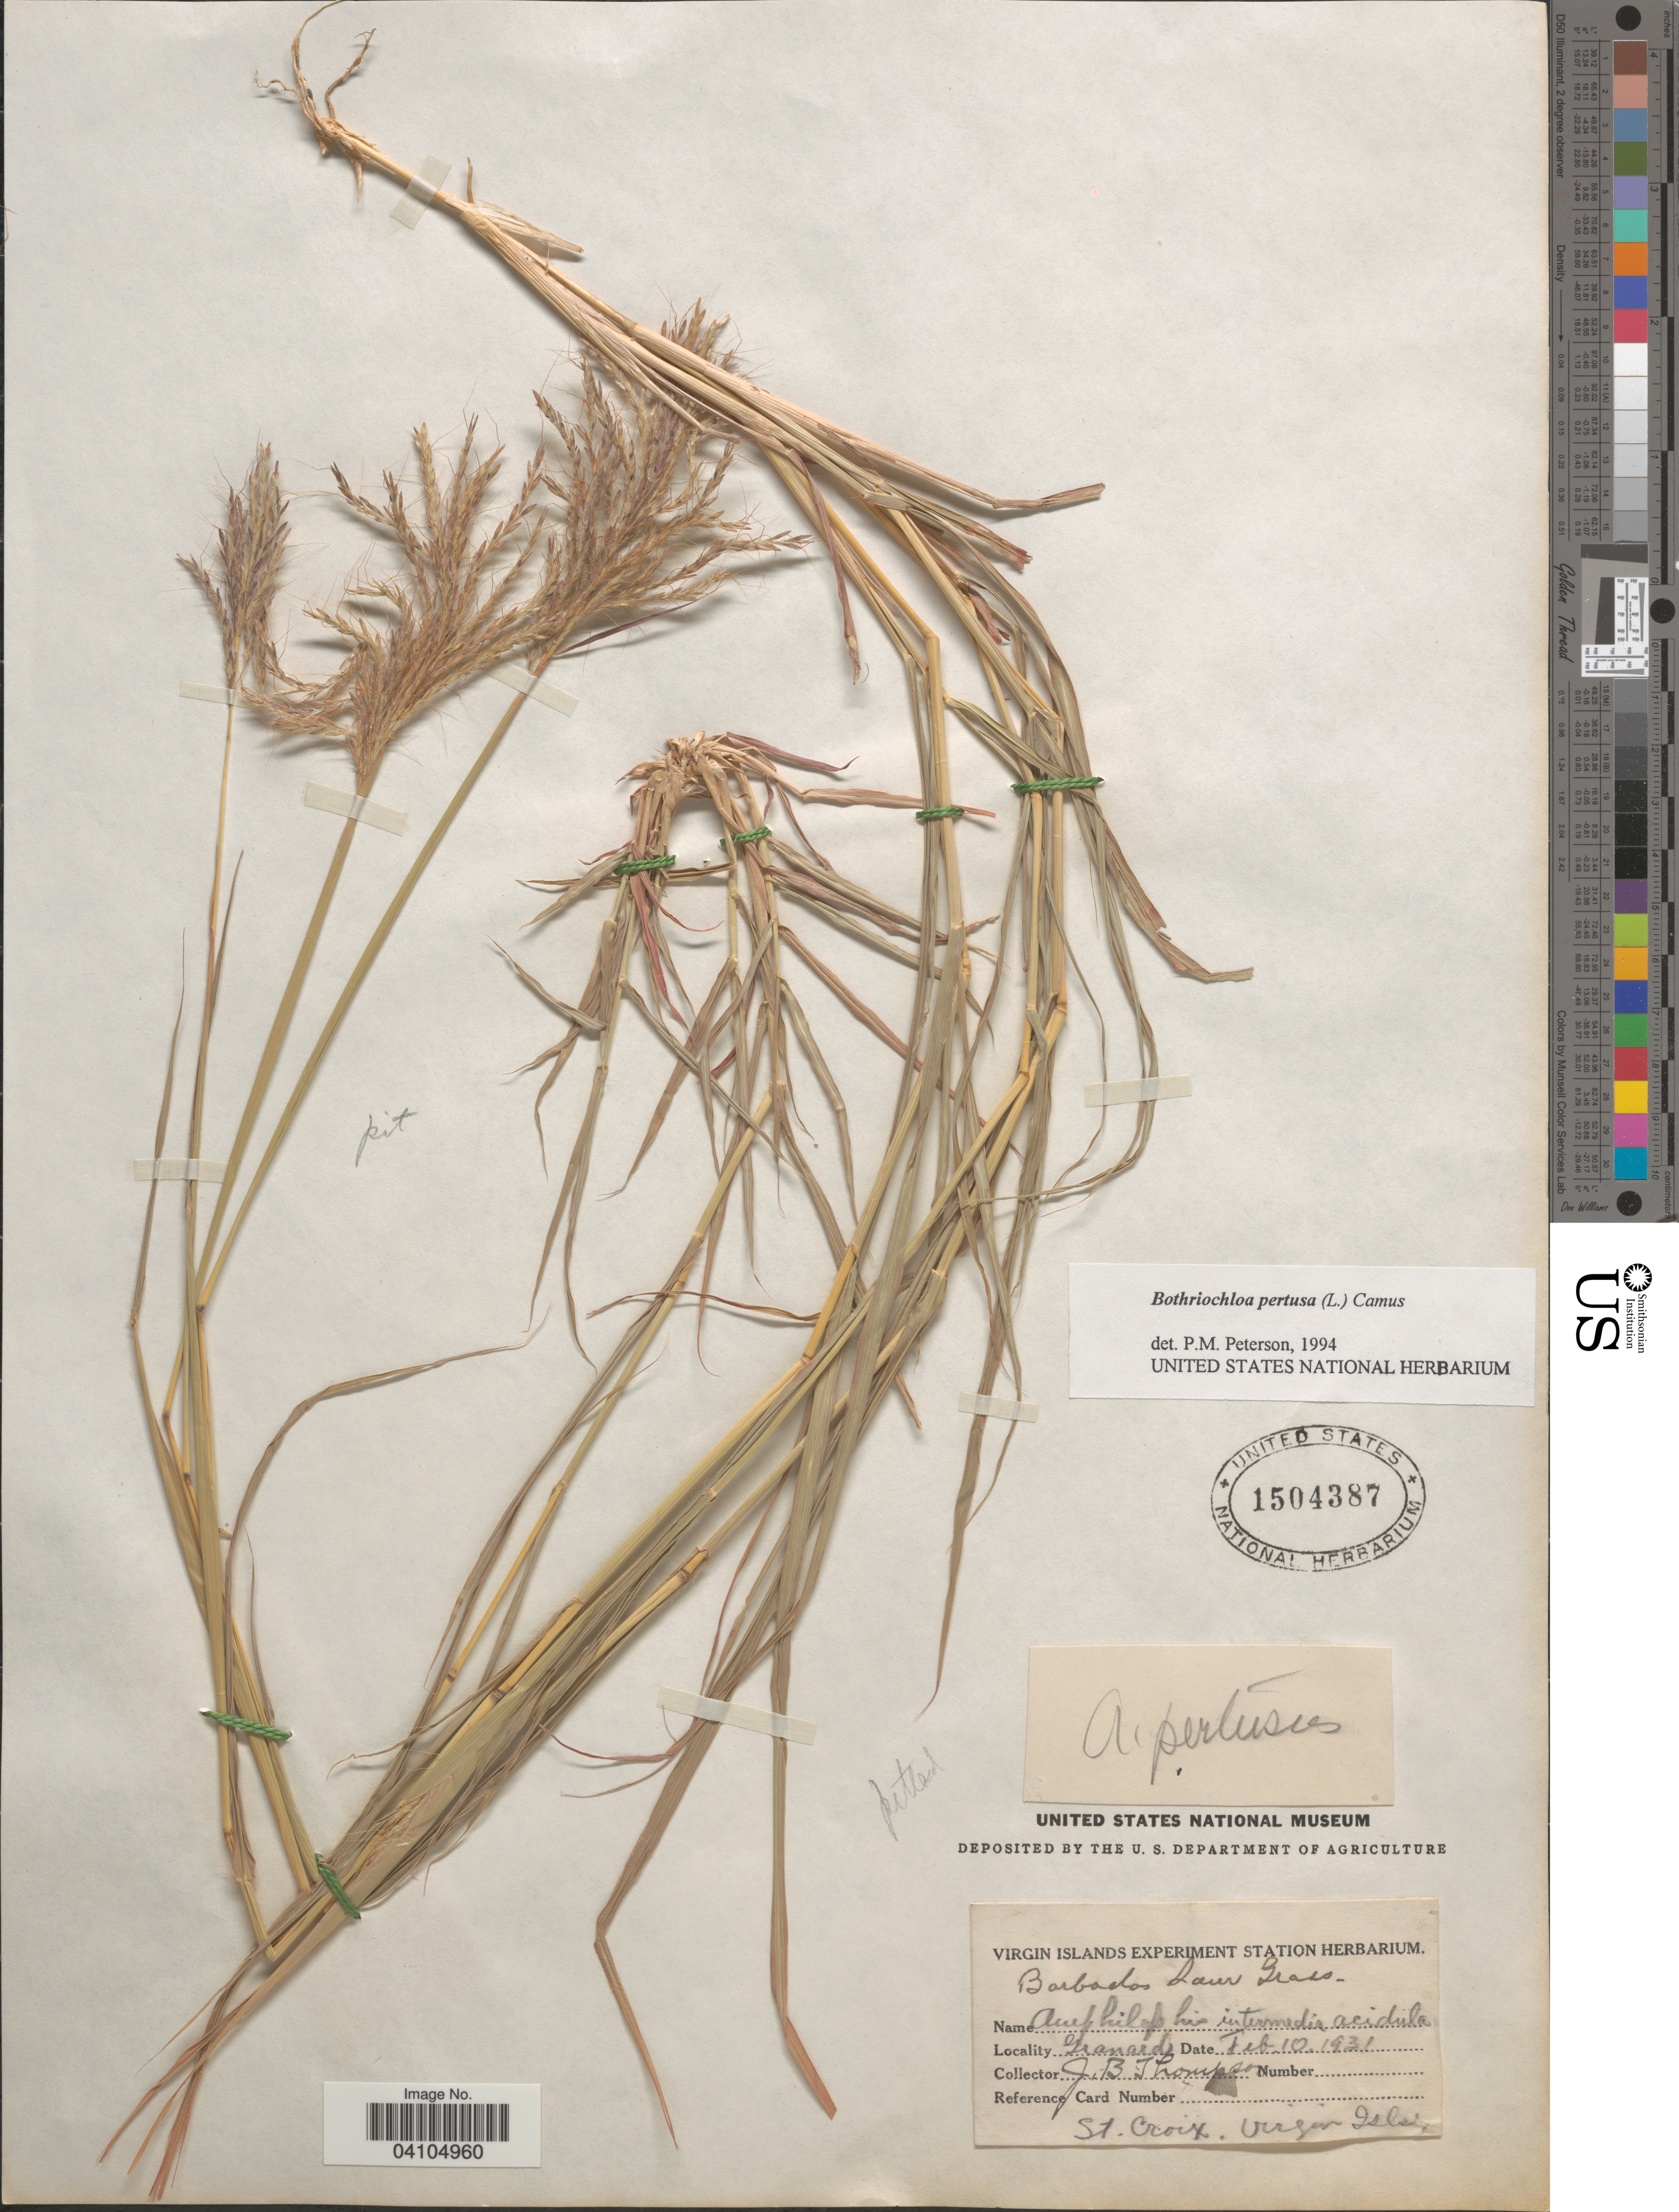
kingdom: Plantae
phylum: Tracheophyta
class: Liliopsida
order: Poales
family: Poaceae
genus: Bothriochloa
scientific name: Bothriochloa pertusa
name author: (L.) A. Camus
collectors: J. B. Thompson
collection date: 1931-02-10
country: U.S. Virgin Islands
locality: Granard. St. Croix.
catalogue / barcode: US 1504387